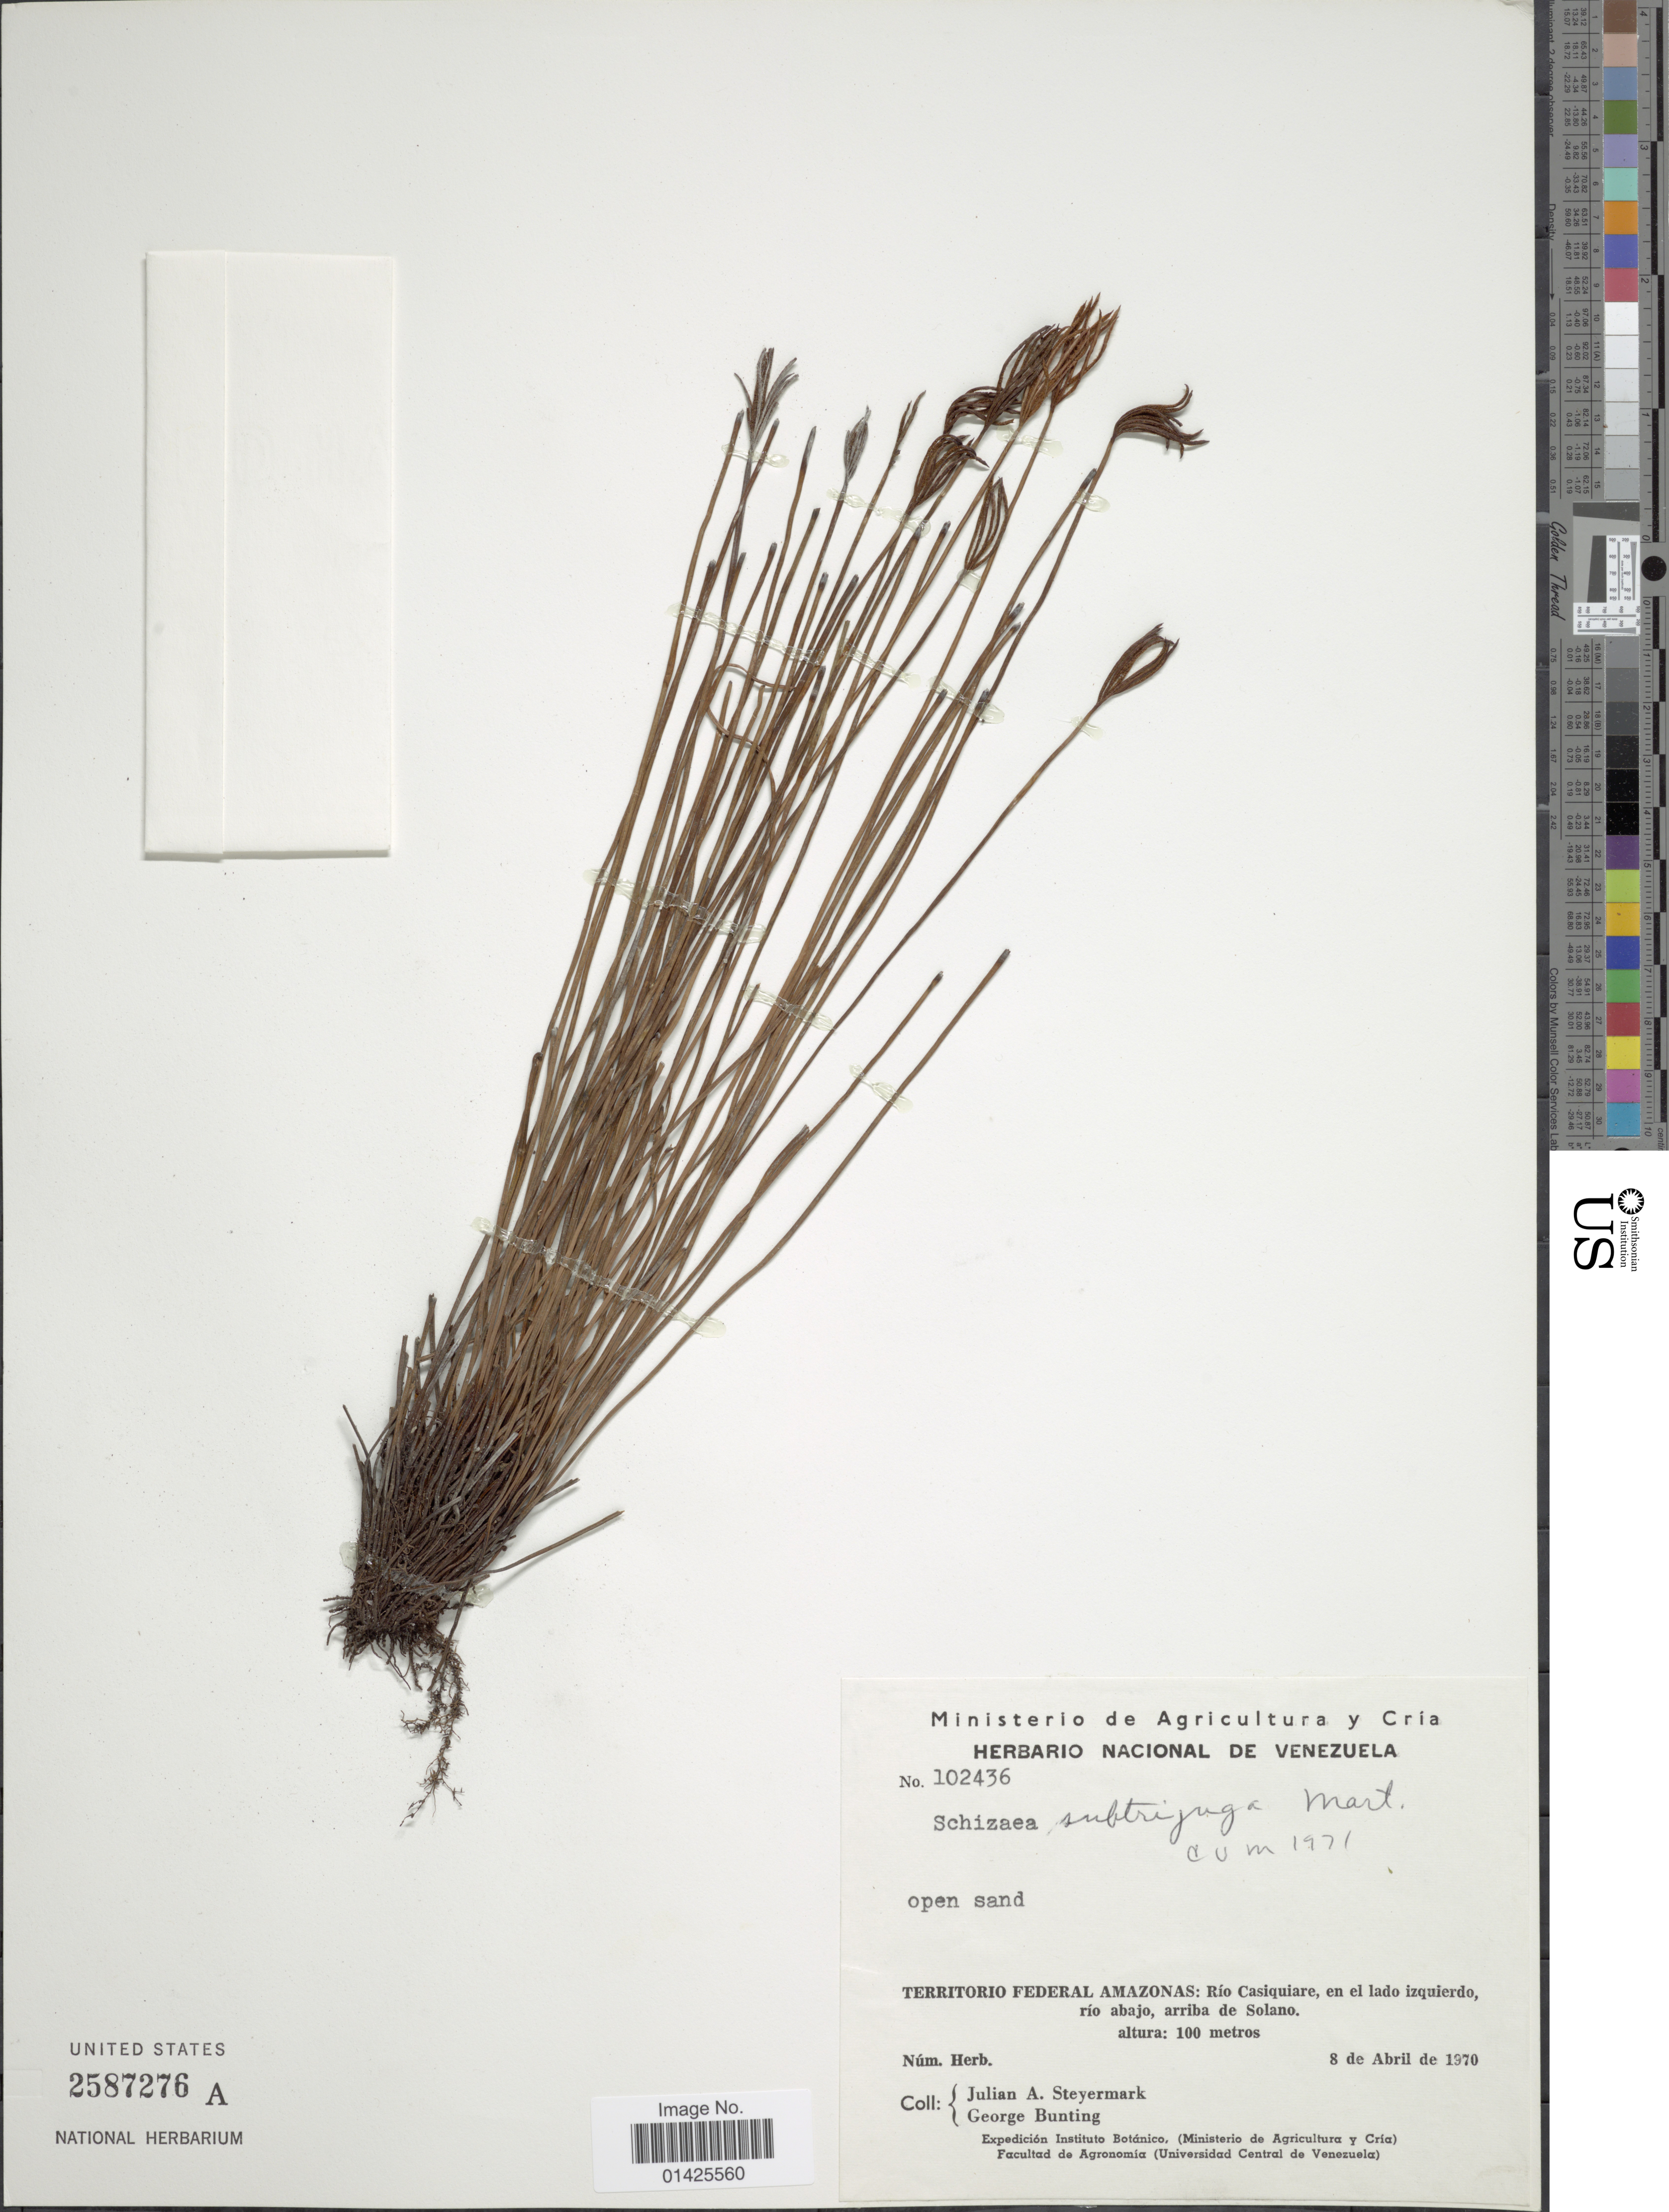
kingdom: Plantae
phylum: Tracheophyta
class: Polypodiopsida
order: Schizaeales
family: Schizaeaceae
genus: Actinostachys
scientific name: Actinostachys subtrijuga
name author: (Mart.) C. Presl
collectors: J. Steyermark & G. S. Bunting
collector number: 102436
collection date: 1970-04-08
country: Venezuela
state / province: Amazonas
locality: Territorio Federal Amazonas: Rio Casiquiare, en el lado izquierdo, rio abajo, arriba de Solano.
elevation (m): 100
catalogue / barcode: US 2587276A